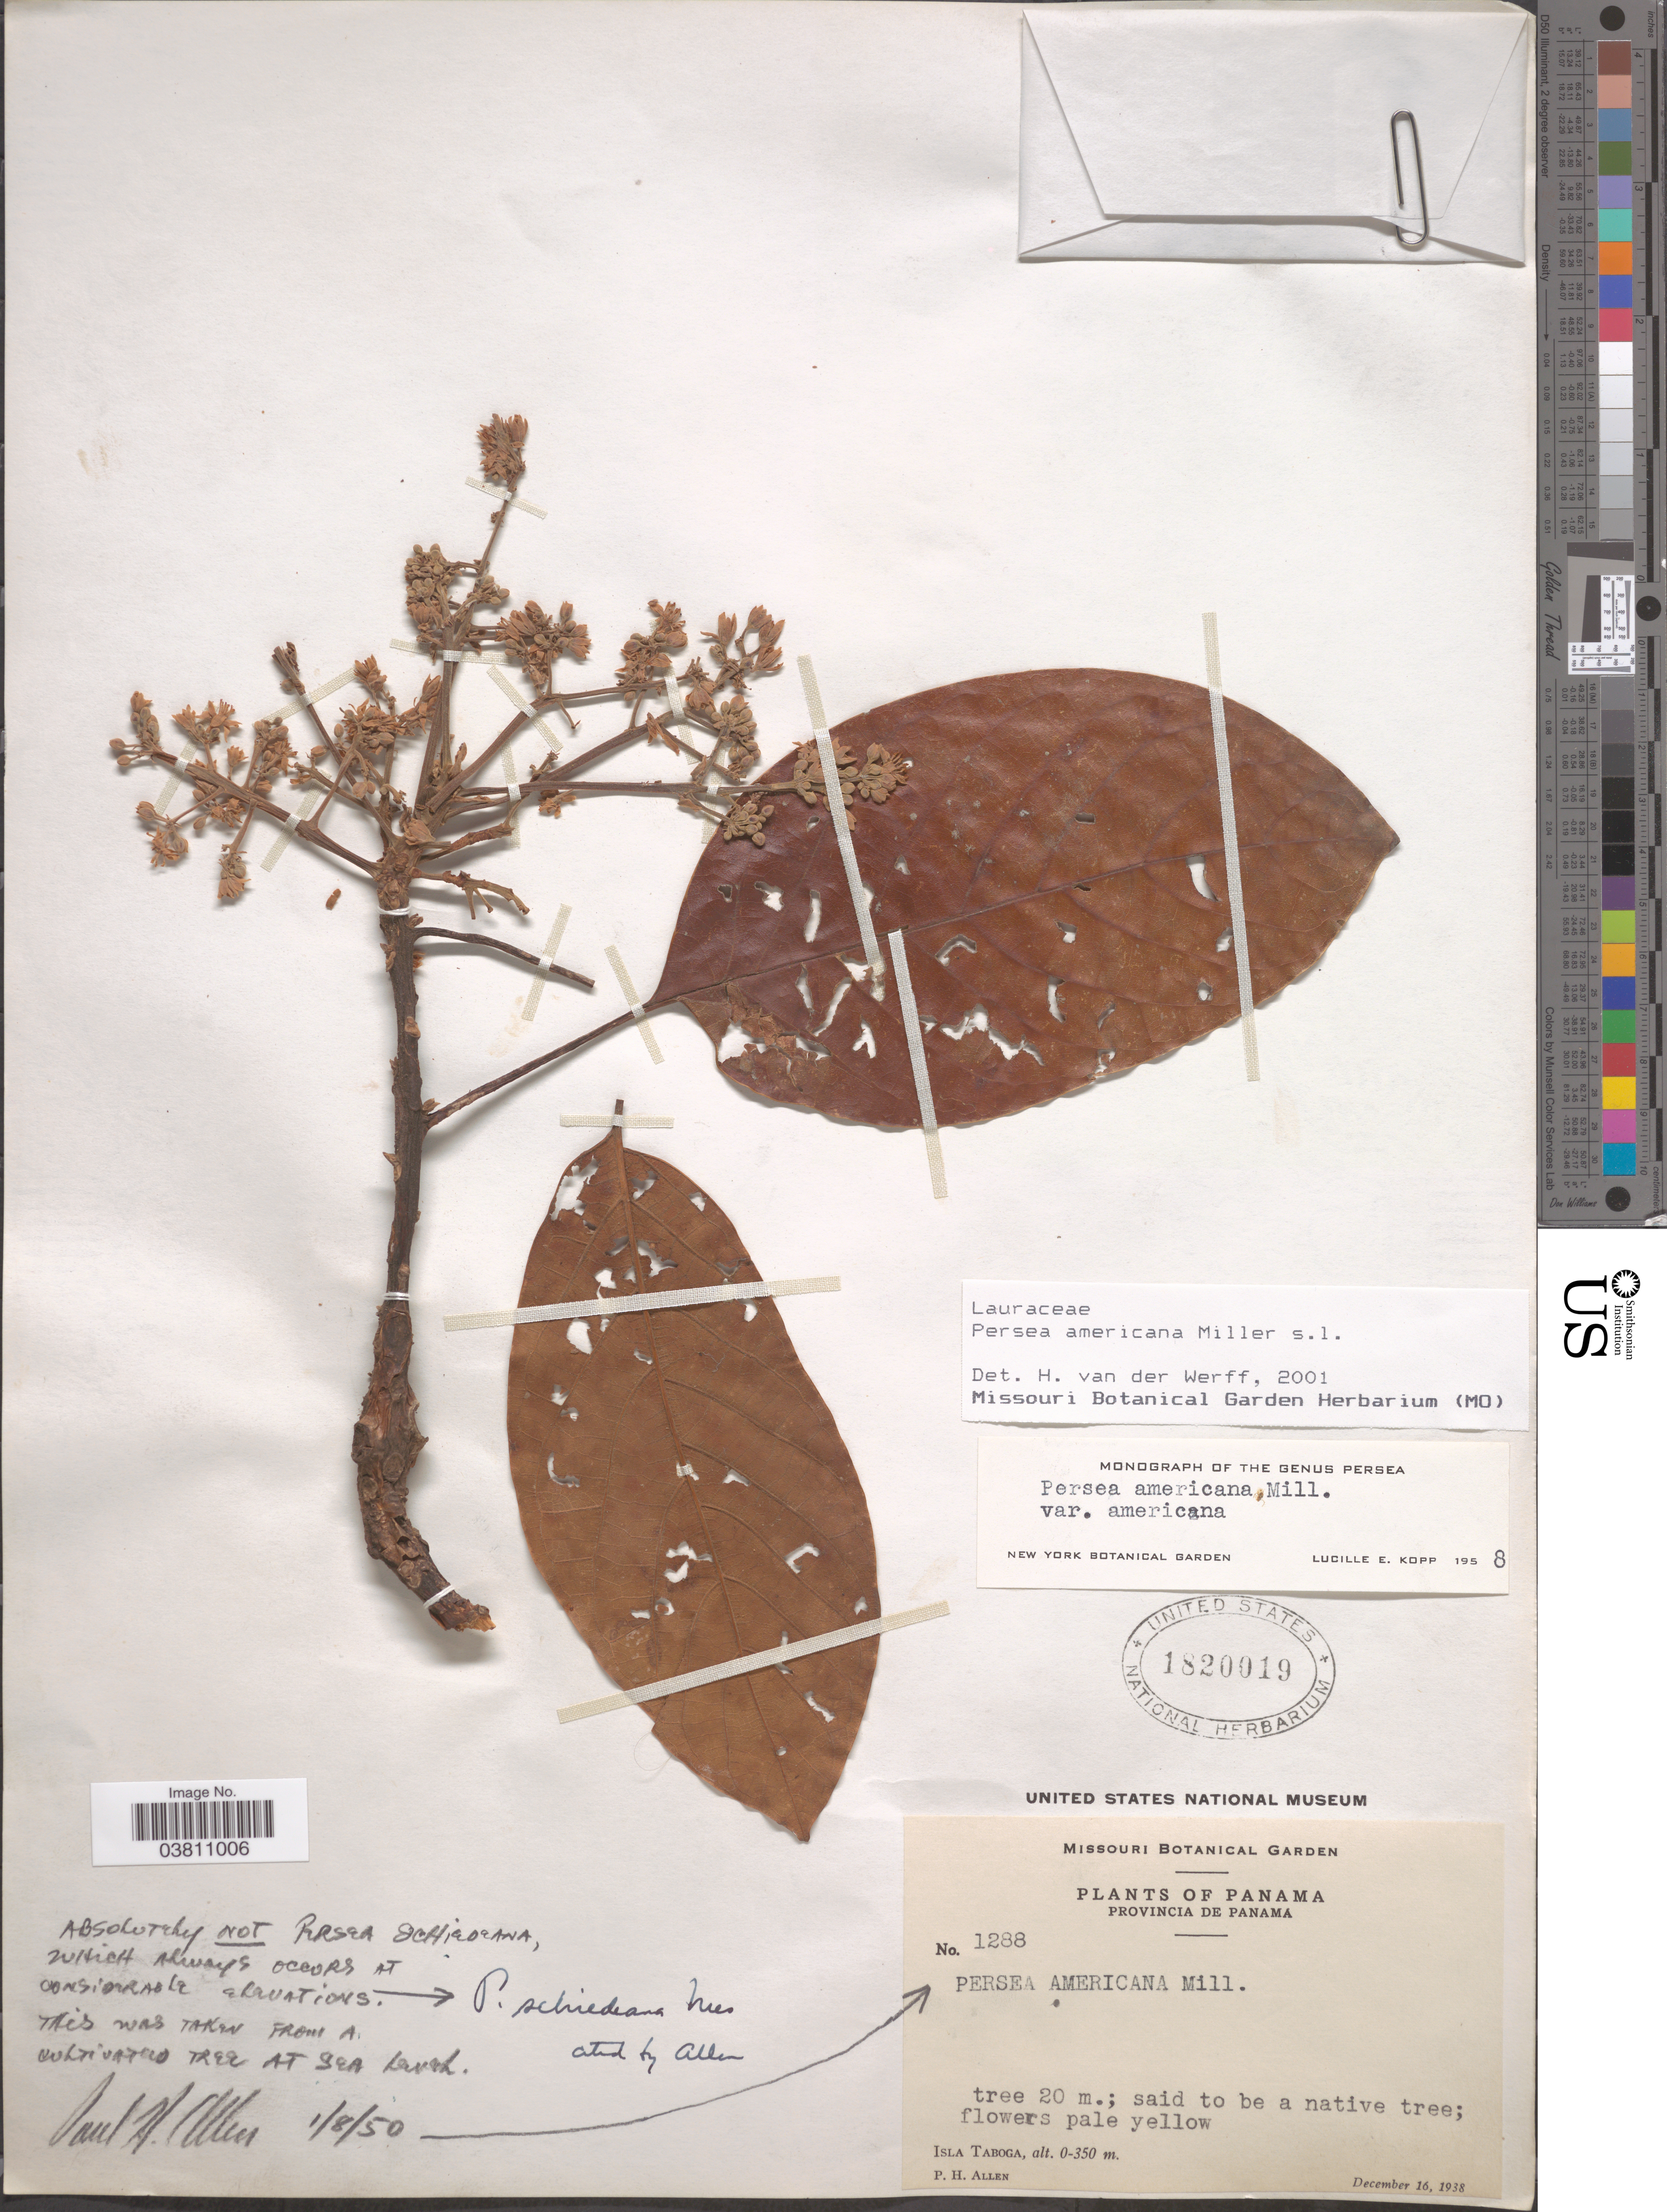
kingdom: Plantae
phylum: Tracheophyta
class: Magnoliopsida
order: Laurales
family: Lauraceae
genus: Persea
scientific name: Persea americana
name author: Mill.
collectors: P. H. Allen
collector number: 1288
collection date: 1938-12-16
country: Panama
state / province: Panamá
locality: Isla Taboga.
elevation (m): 0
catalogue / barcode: US 1820019